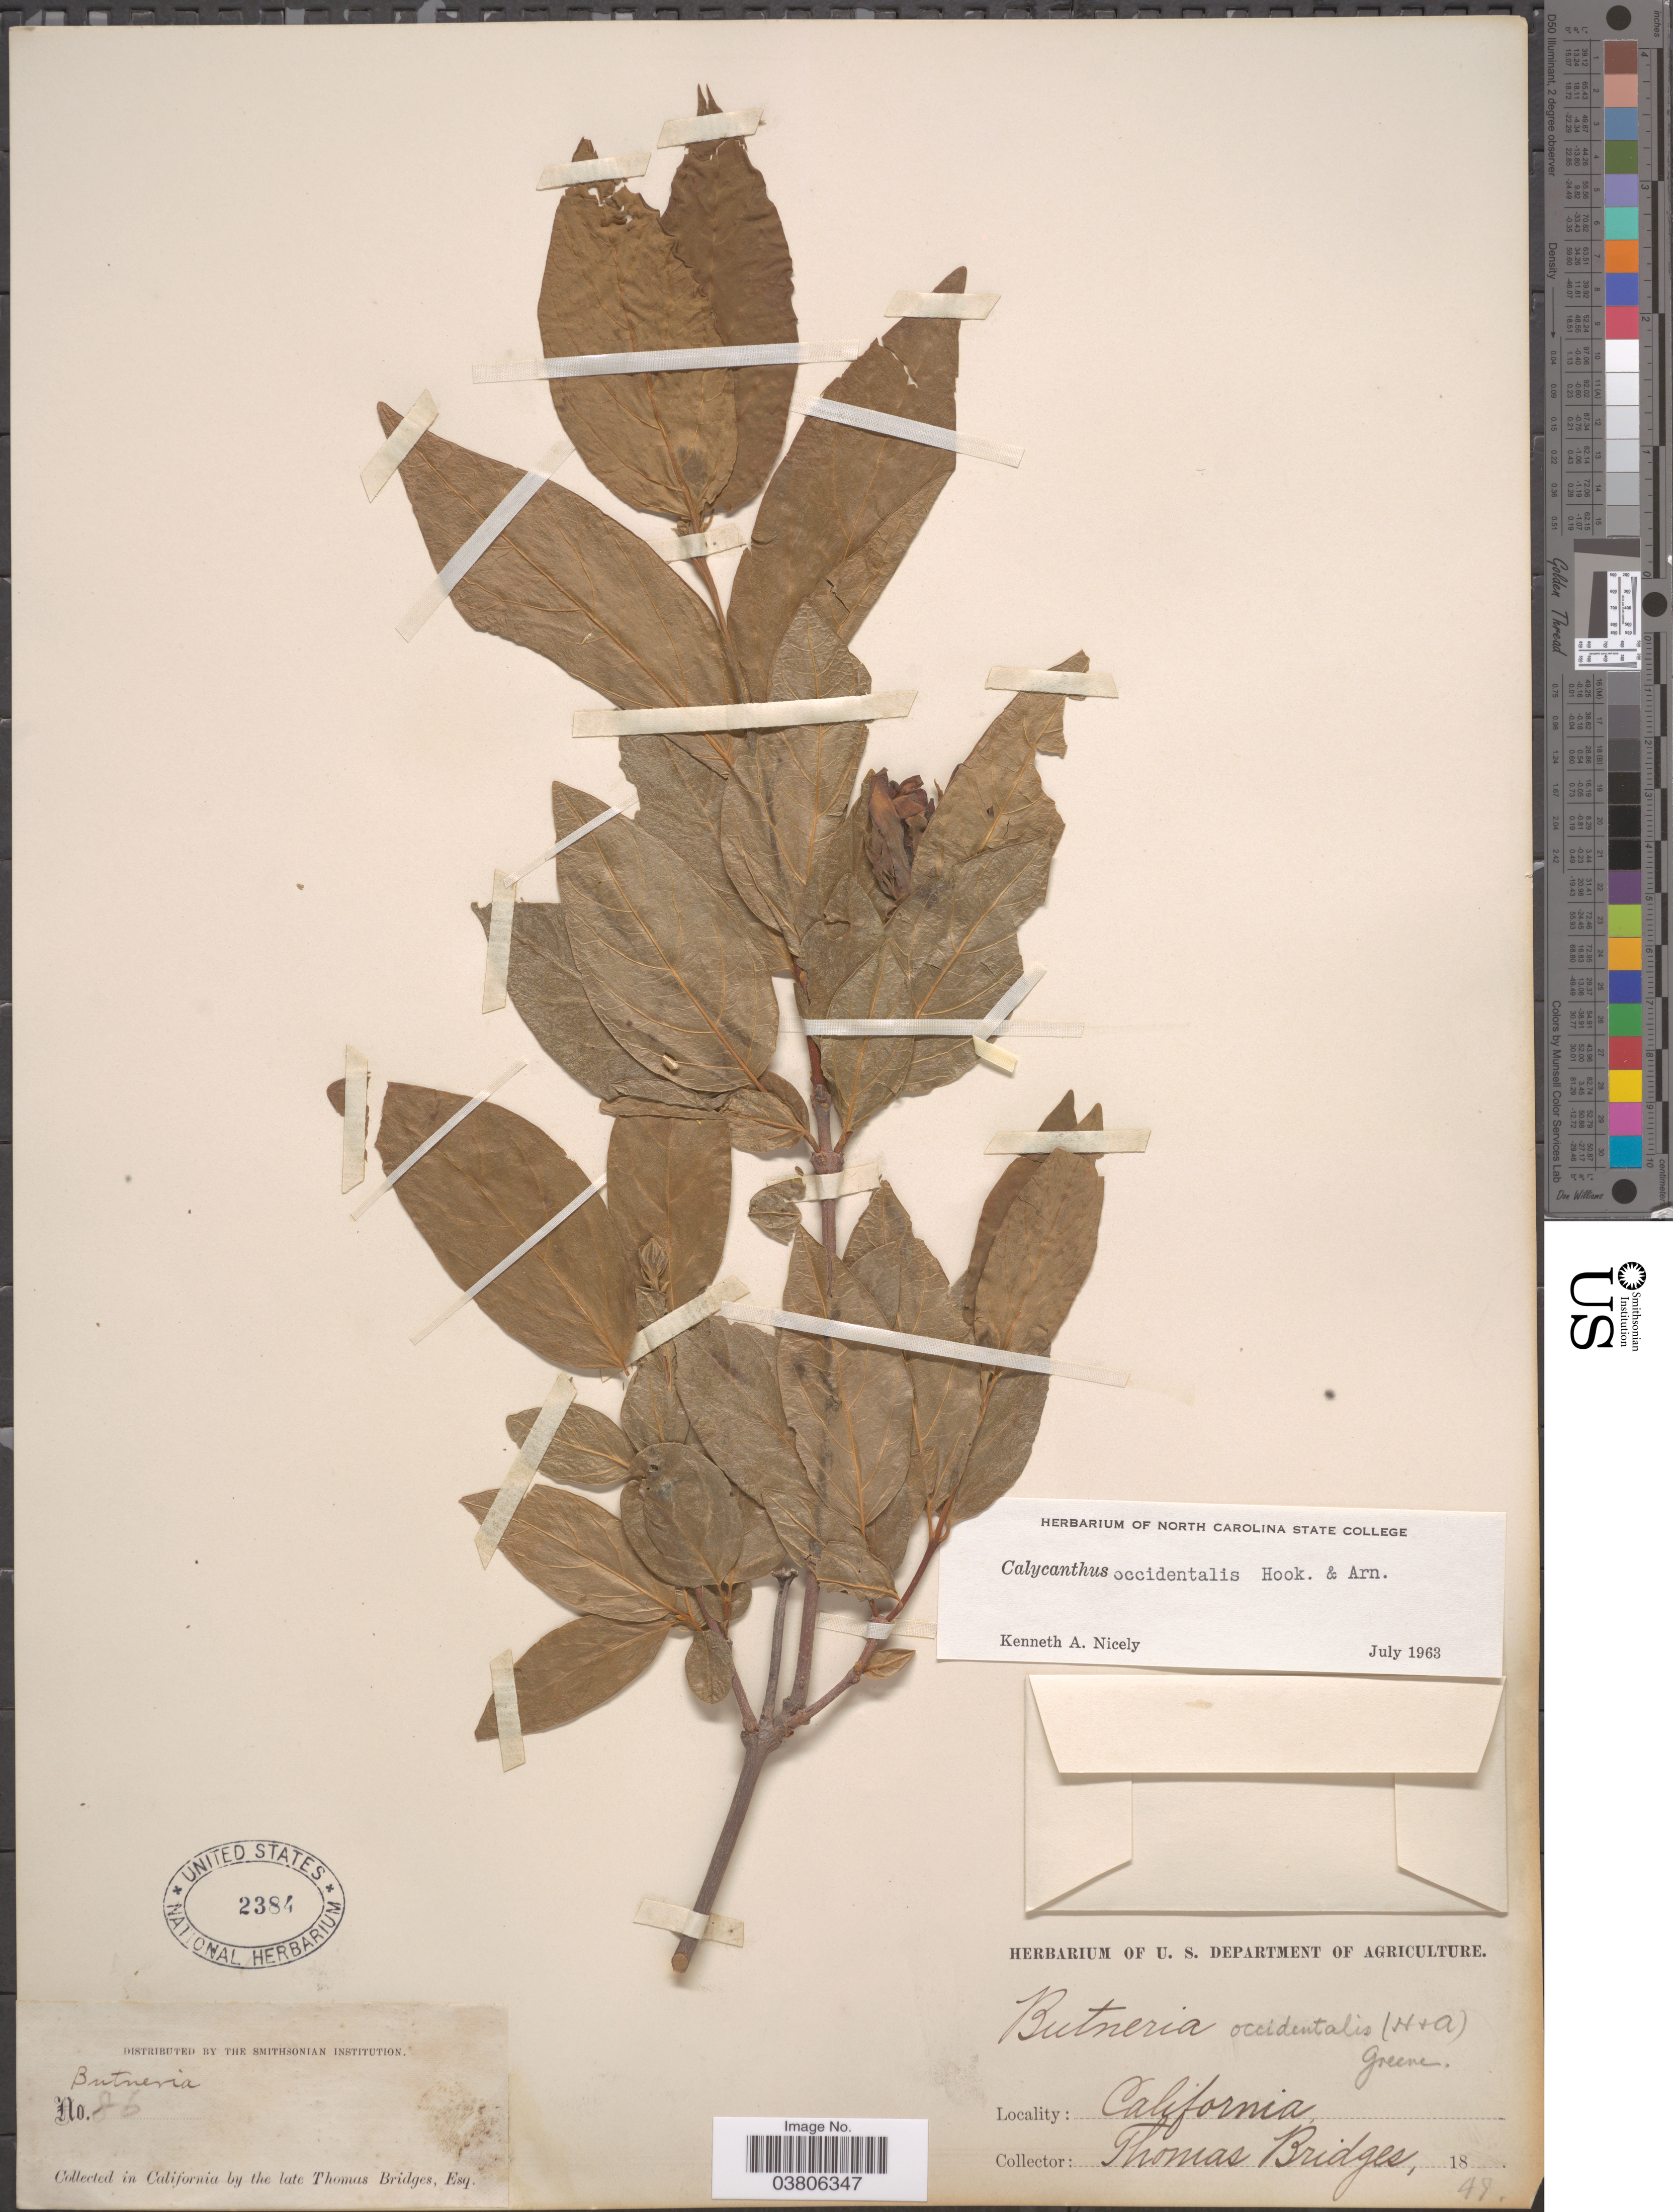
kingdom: Plantae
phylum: Tracheophyta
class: Magnoliopsida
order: Laurales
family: Calycanthaceae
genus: Calycanthus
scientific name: Calycanthus occidentalis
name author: Hook. & Arn.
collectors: T. Bridges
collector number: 86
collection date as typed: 18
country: United States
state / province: California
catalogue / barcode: US 2384